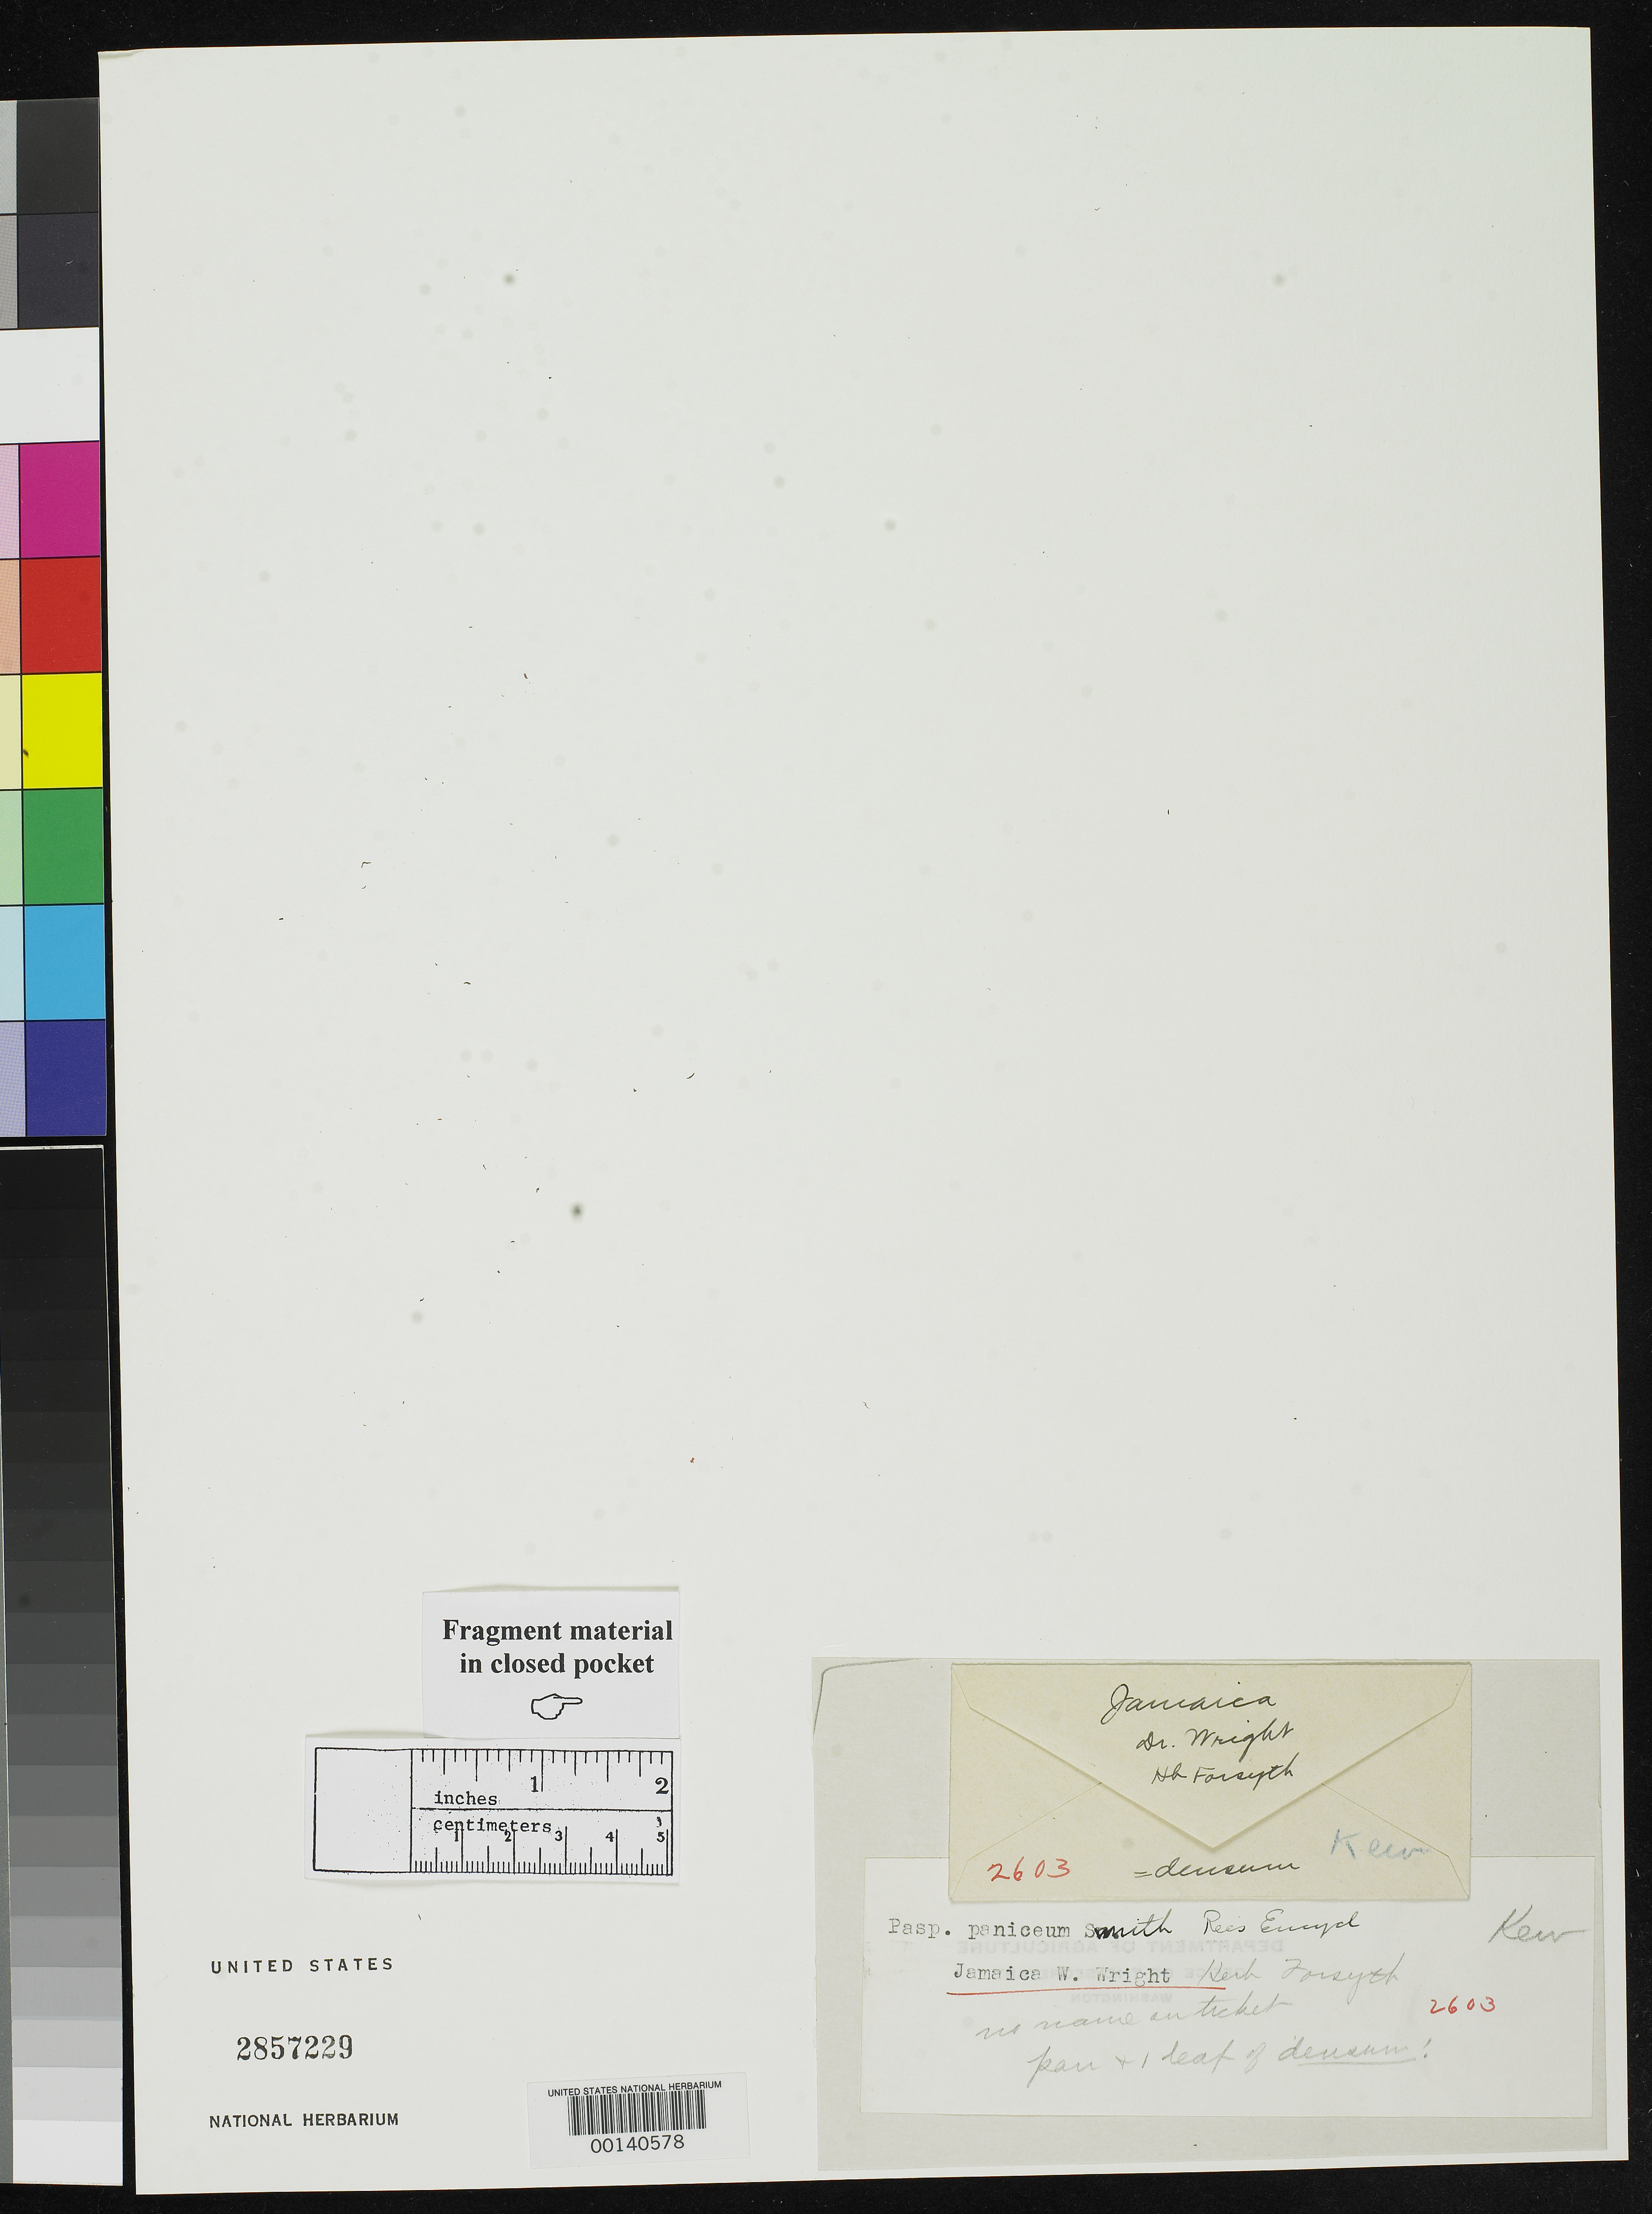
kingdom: Plantae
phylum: Tracheophyta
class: Liliopsida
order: Poales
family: Poaceae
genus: Paspalum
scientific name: Paspalum paniceum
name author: Sm. in Rees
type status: Type Fragment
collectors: W. Wright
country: Jamaica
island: Greater Antilles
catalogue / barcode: US 2857229